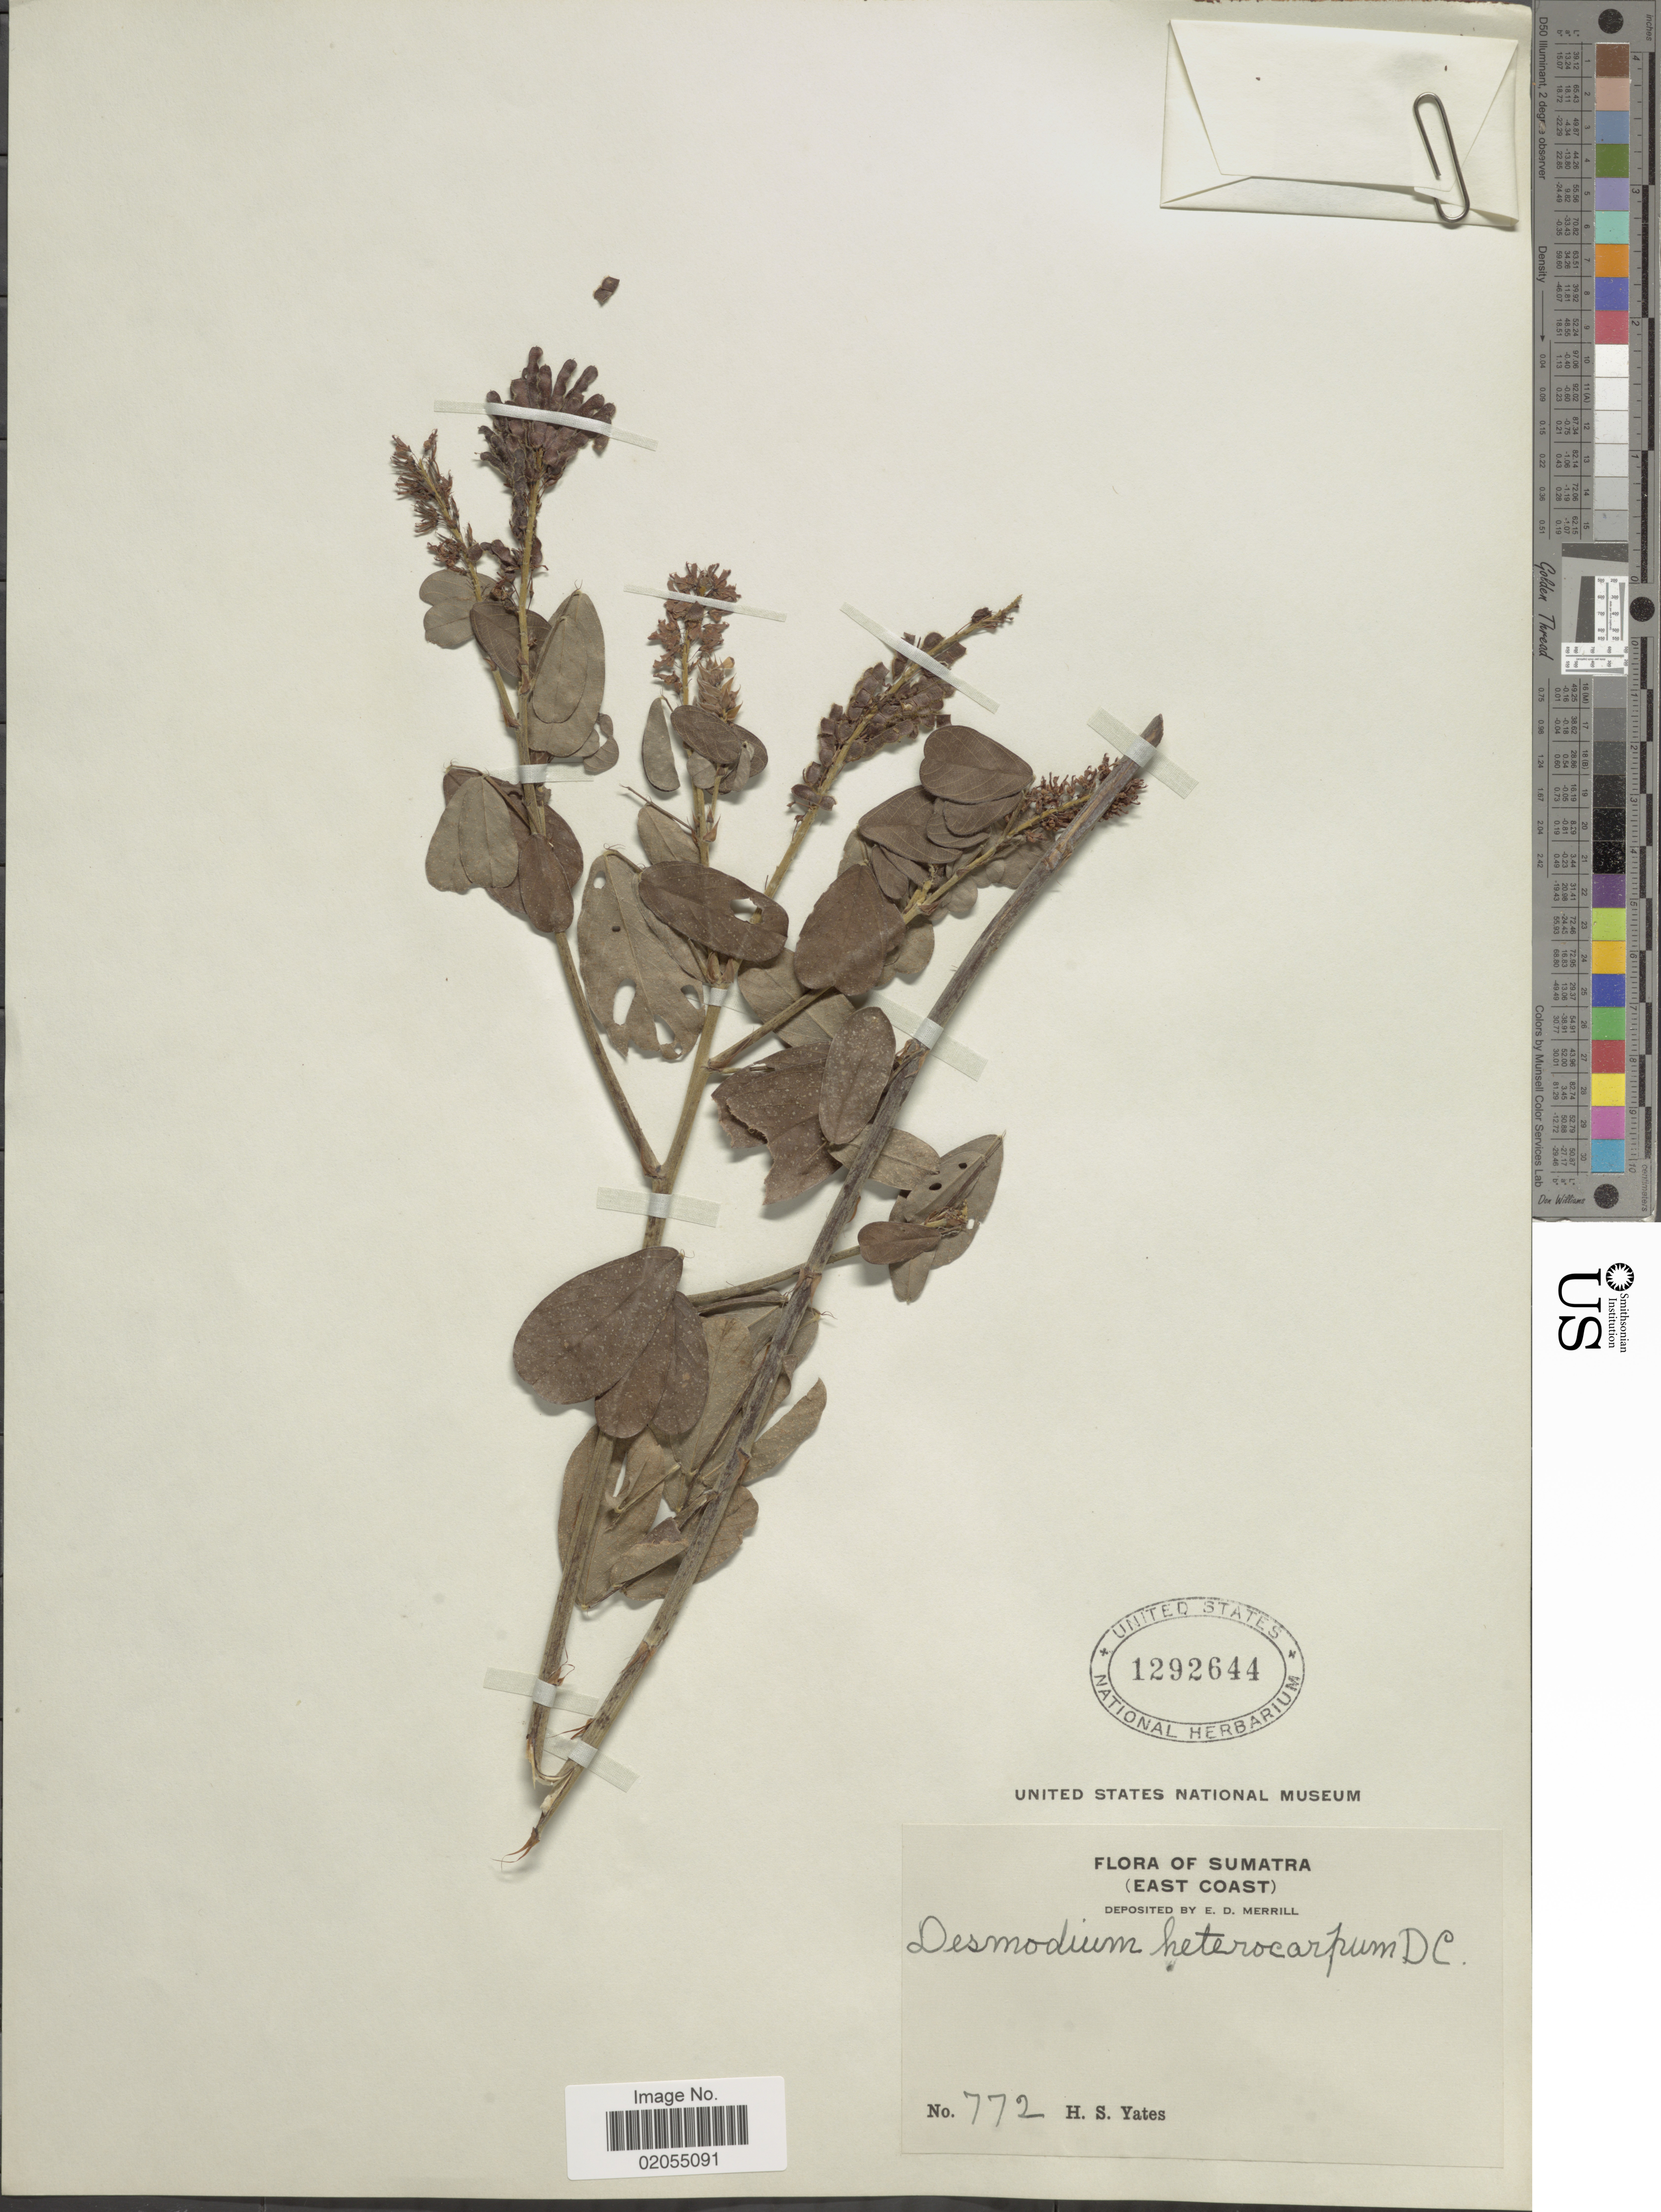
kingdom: Plantae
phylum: Tracheophyta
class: Magnoliopsida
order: Fabales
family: Fabaceae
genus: Grona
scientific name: Grona heterocarpos var. strigosa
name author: (Meeuwen) H. Ohashi & K. Ohashi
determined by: Strong, Mark T., (BOT), Smithsonian Institution - National Museum of Natural History (UNITED STATES)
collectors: H. S. Yates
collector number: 772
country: Indonesia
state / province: Sumatra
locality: East Coast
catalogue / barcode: US 1292644